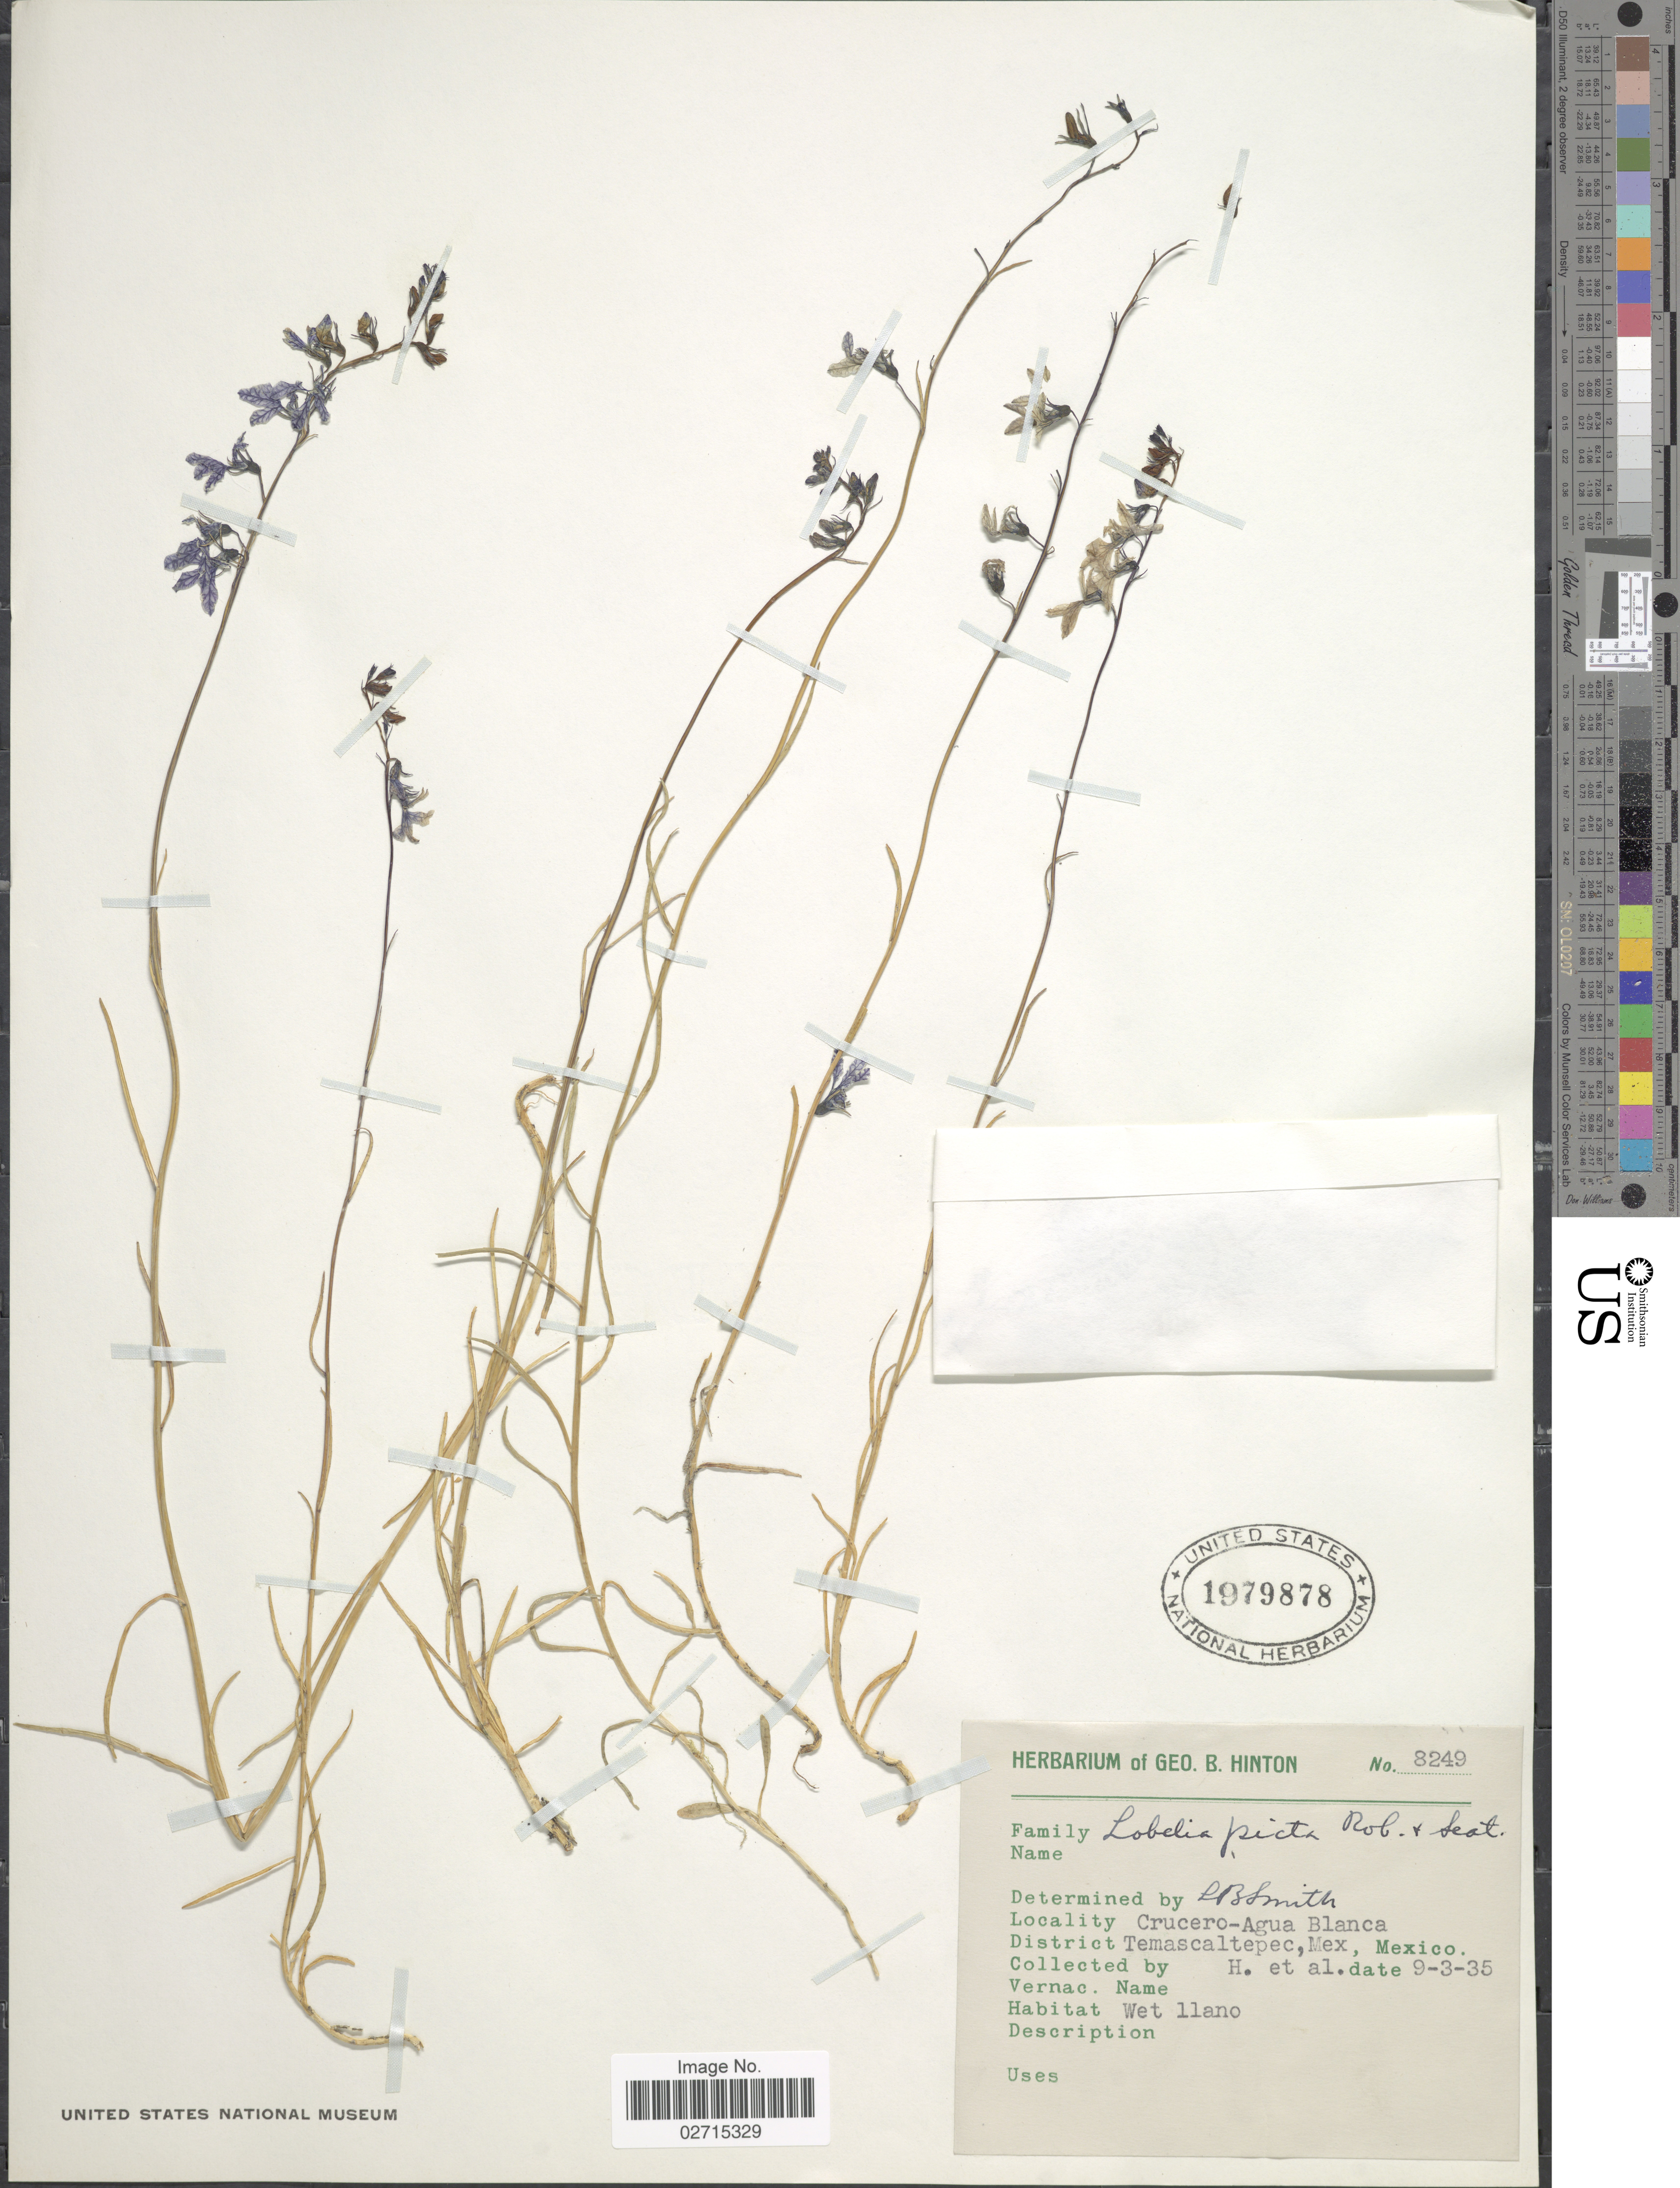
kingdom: Plantae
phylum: Tracheophyta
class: Magnoliopsida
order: Asterales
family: Campanulaceae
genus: Lobelia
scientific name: Lobelia picta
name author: B.L. Rob. & Seaton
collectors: G. B. Hinton & et al.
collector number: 8249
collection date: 1925-09-03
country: Mexico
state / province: México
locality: Crucero-Agua Blanca, District Temascaltepec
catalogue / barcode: US 1979878